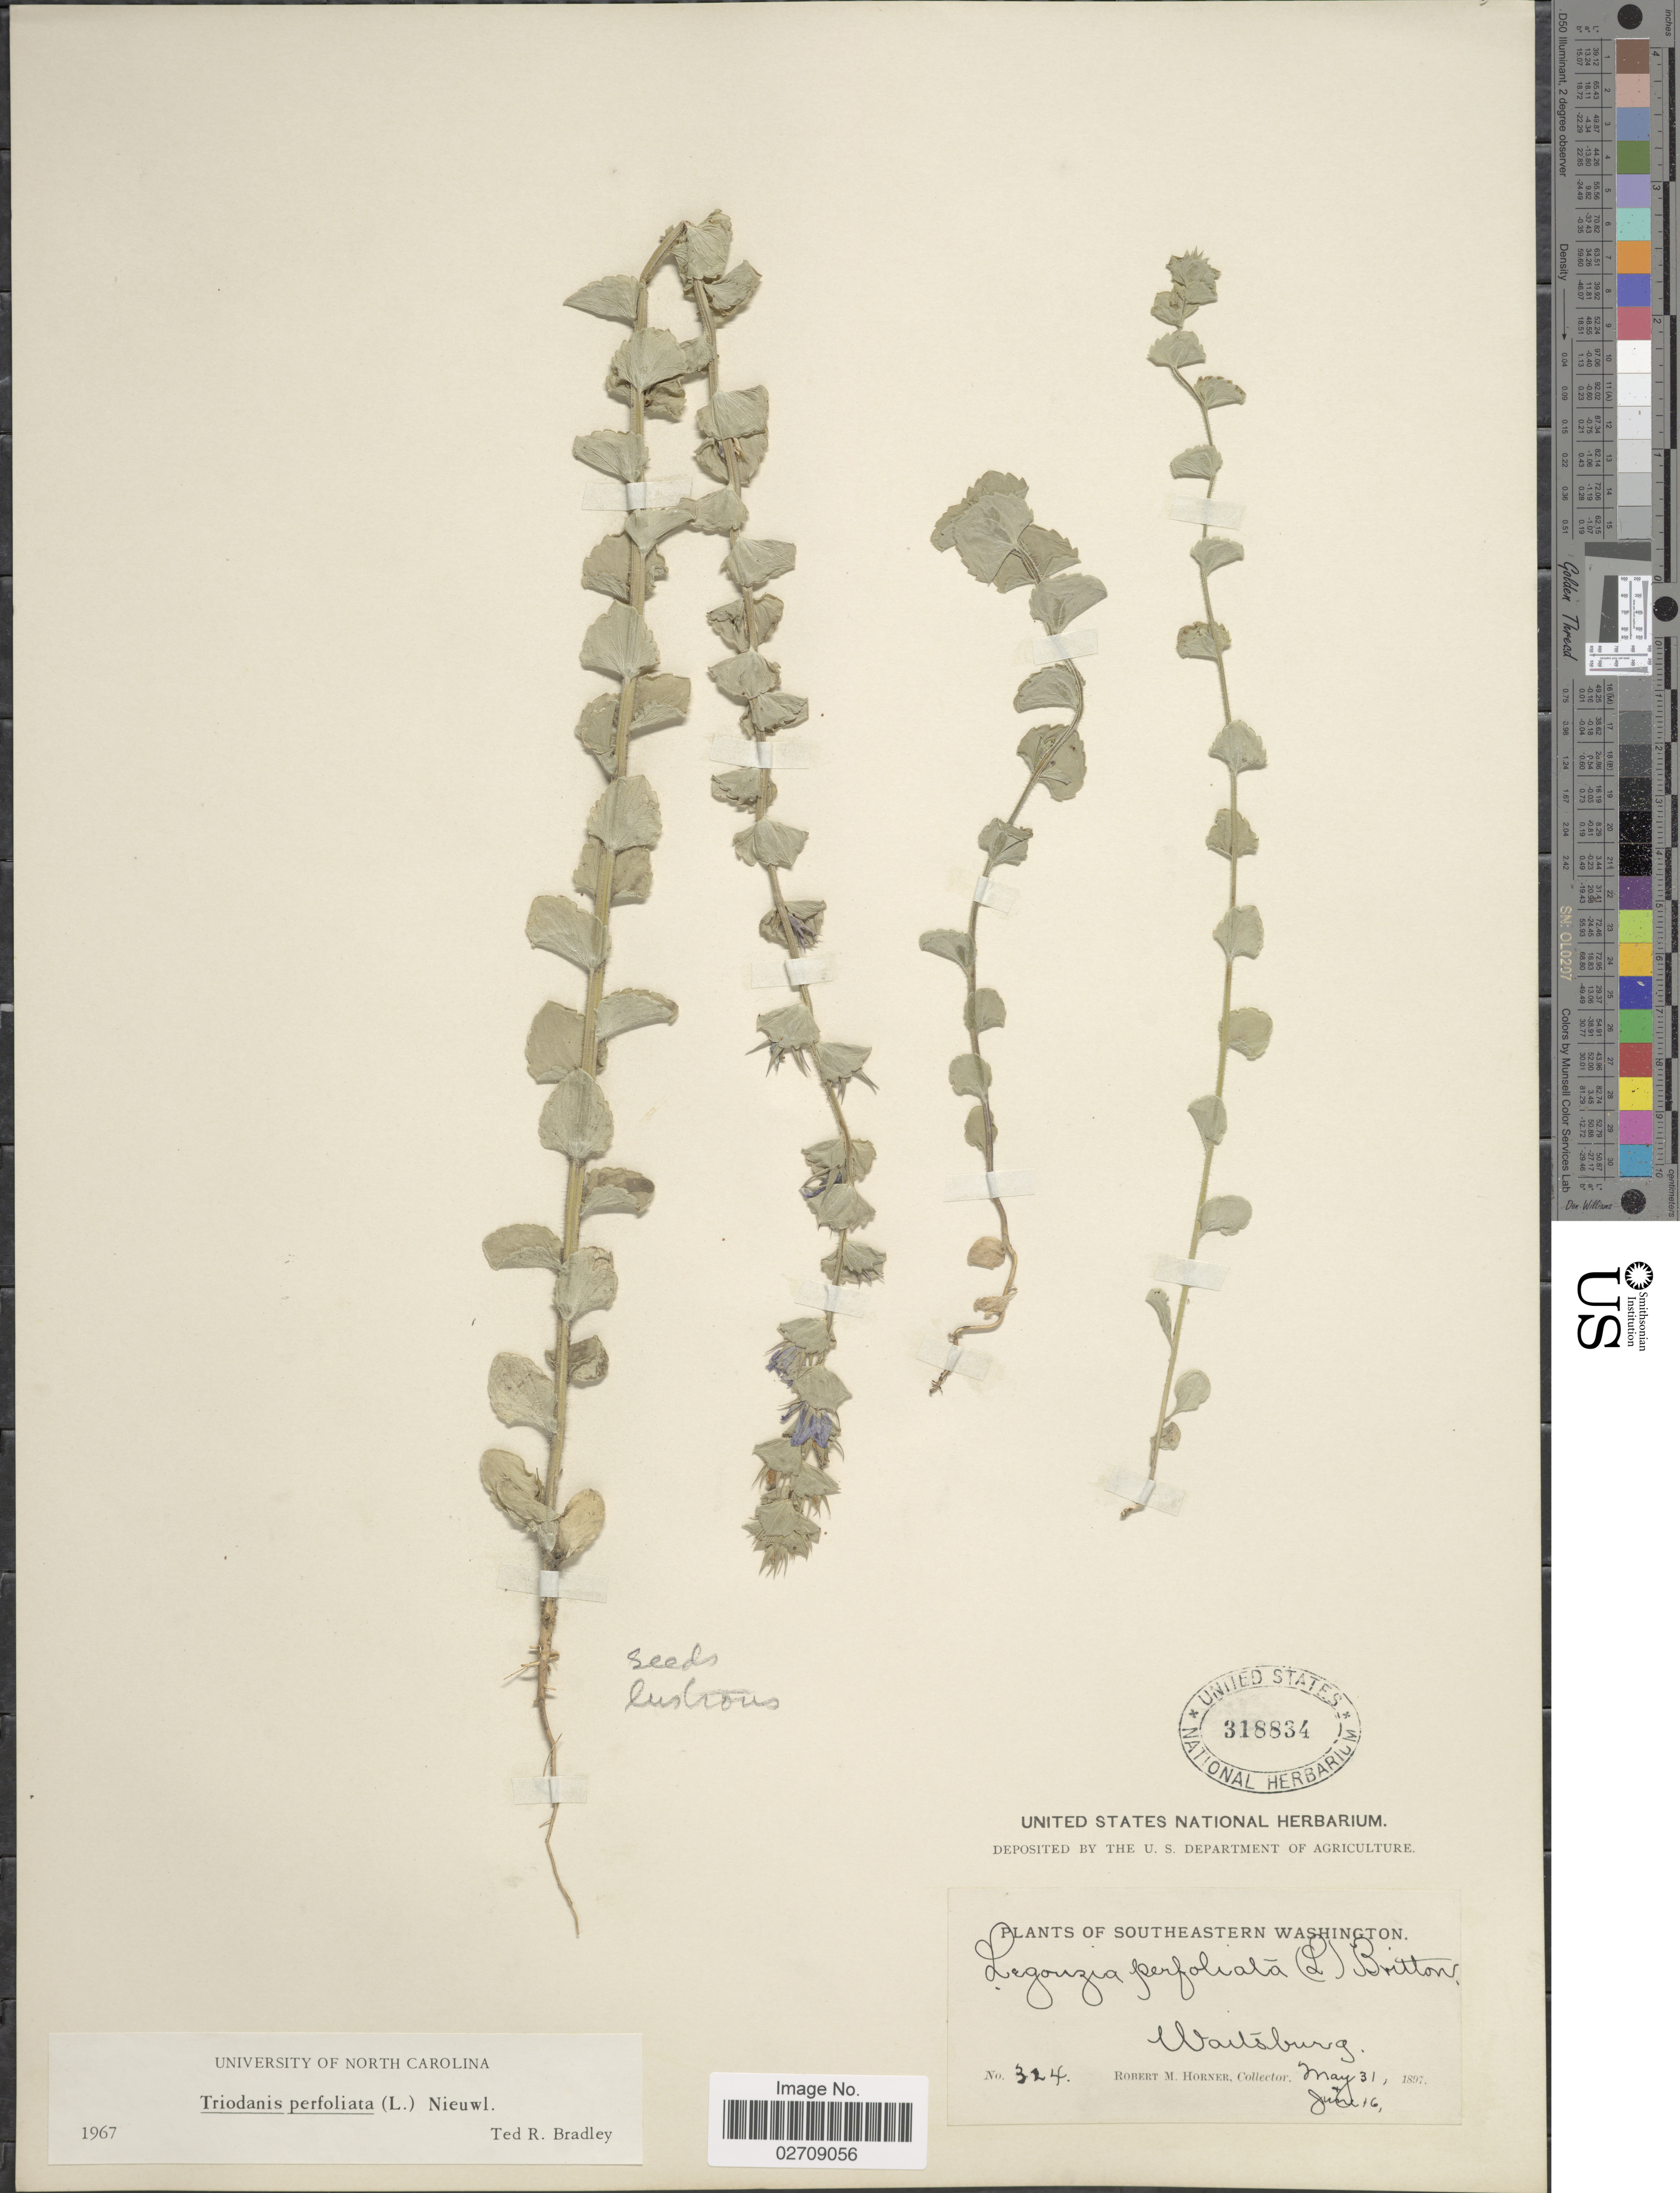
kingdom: Plantae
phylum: Tracheophyta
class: Magnoliopsida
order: Asterales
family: Campanulaceae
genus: Triodanis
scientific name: Triodanis perfoliata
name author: (L.) Nieuwl.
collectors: R. Horner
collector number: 324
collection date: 1897-05-31/1897-06-16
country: United States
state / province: Washington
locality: Southeastern Washington. Waitsburg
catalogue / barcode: US 318834